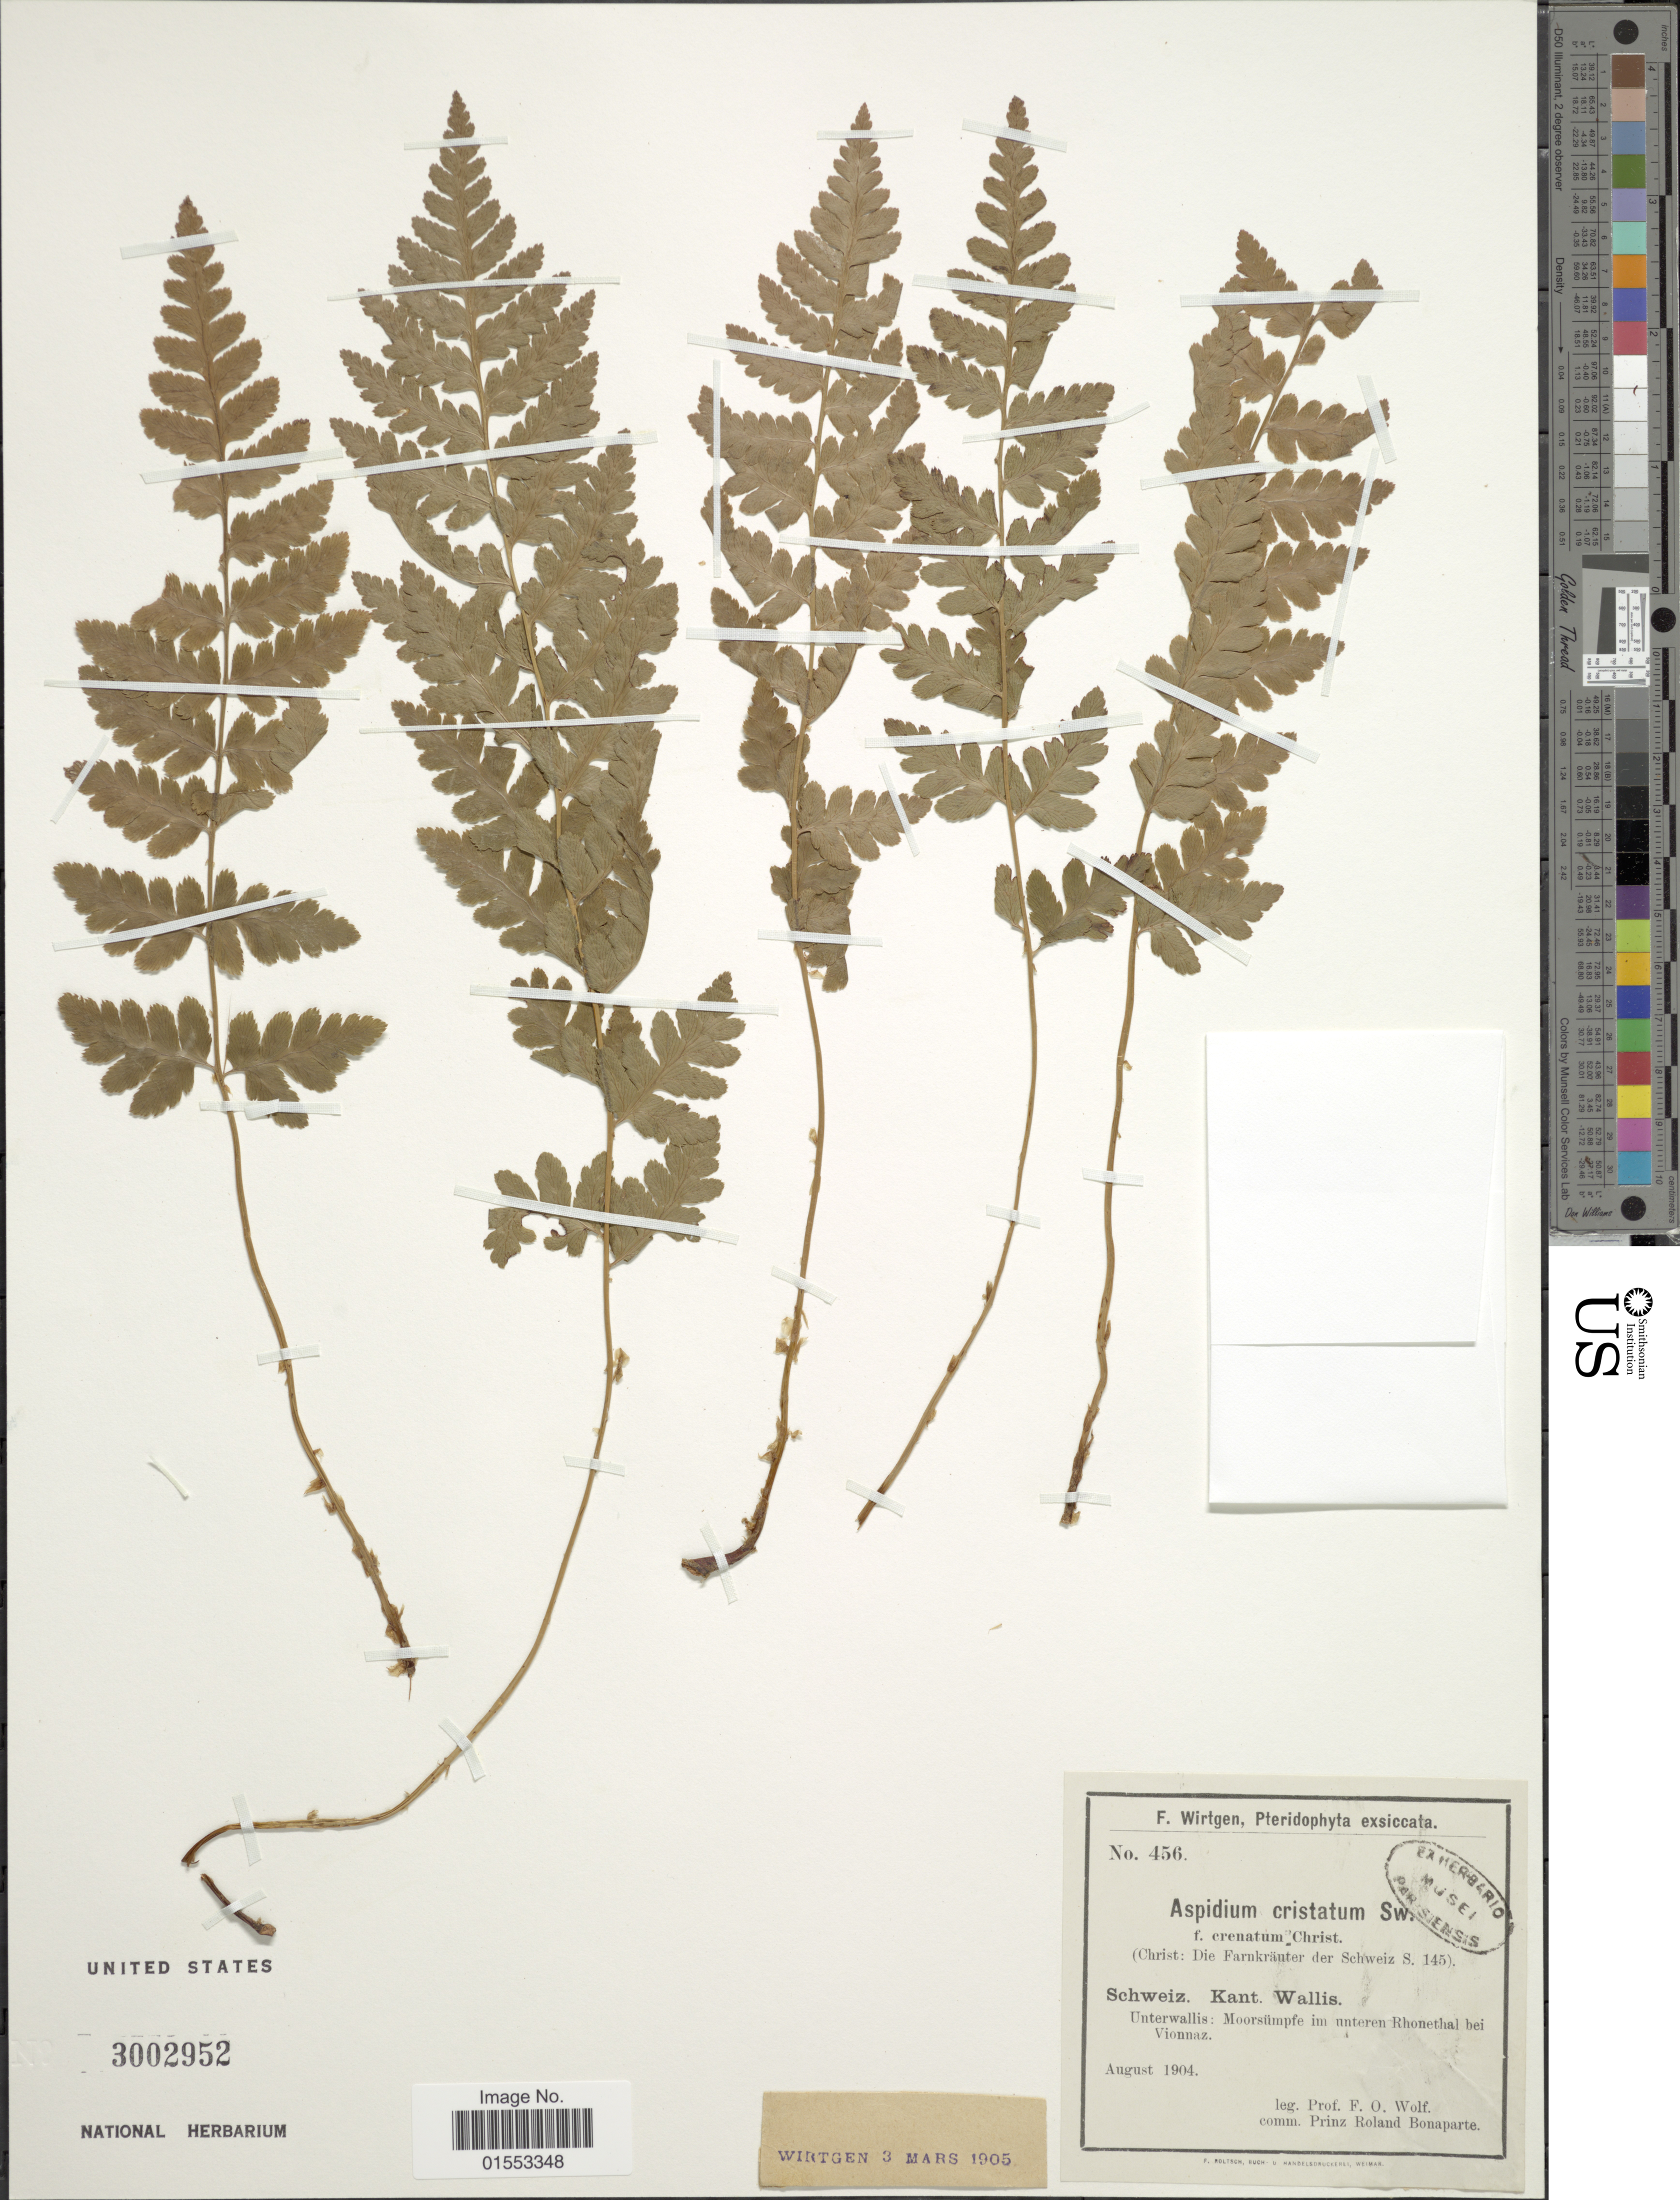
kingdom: Plantae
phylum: Tracheophyta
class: Polypodiopsida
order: Polypodiales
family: Dryopteridaceae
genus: Dryopteris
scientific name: Dryopteris filix-mas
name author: (L.) Schott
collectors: F. Wolf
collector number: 456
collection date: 1904-08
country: Switzerland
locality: Schweiz, Kant. Wallis, Unterwallis:Moorsumpfe im unteren Rhonethal bei Vionnaz.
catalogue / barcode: US 3002952